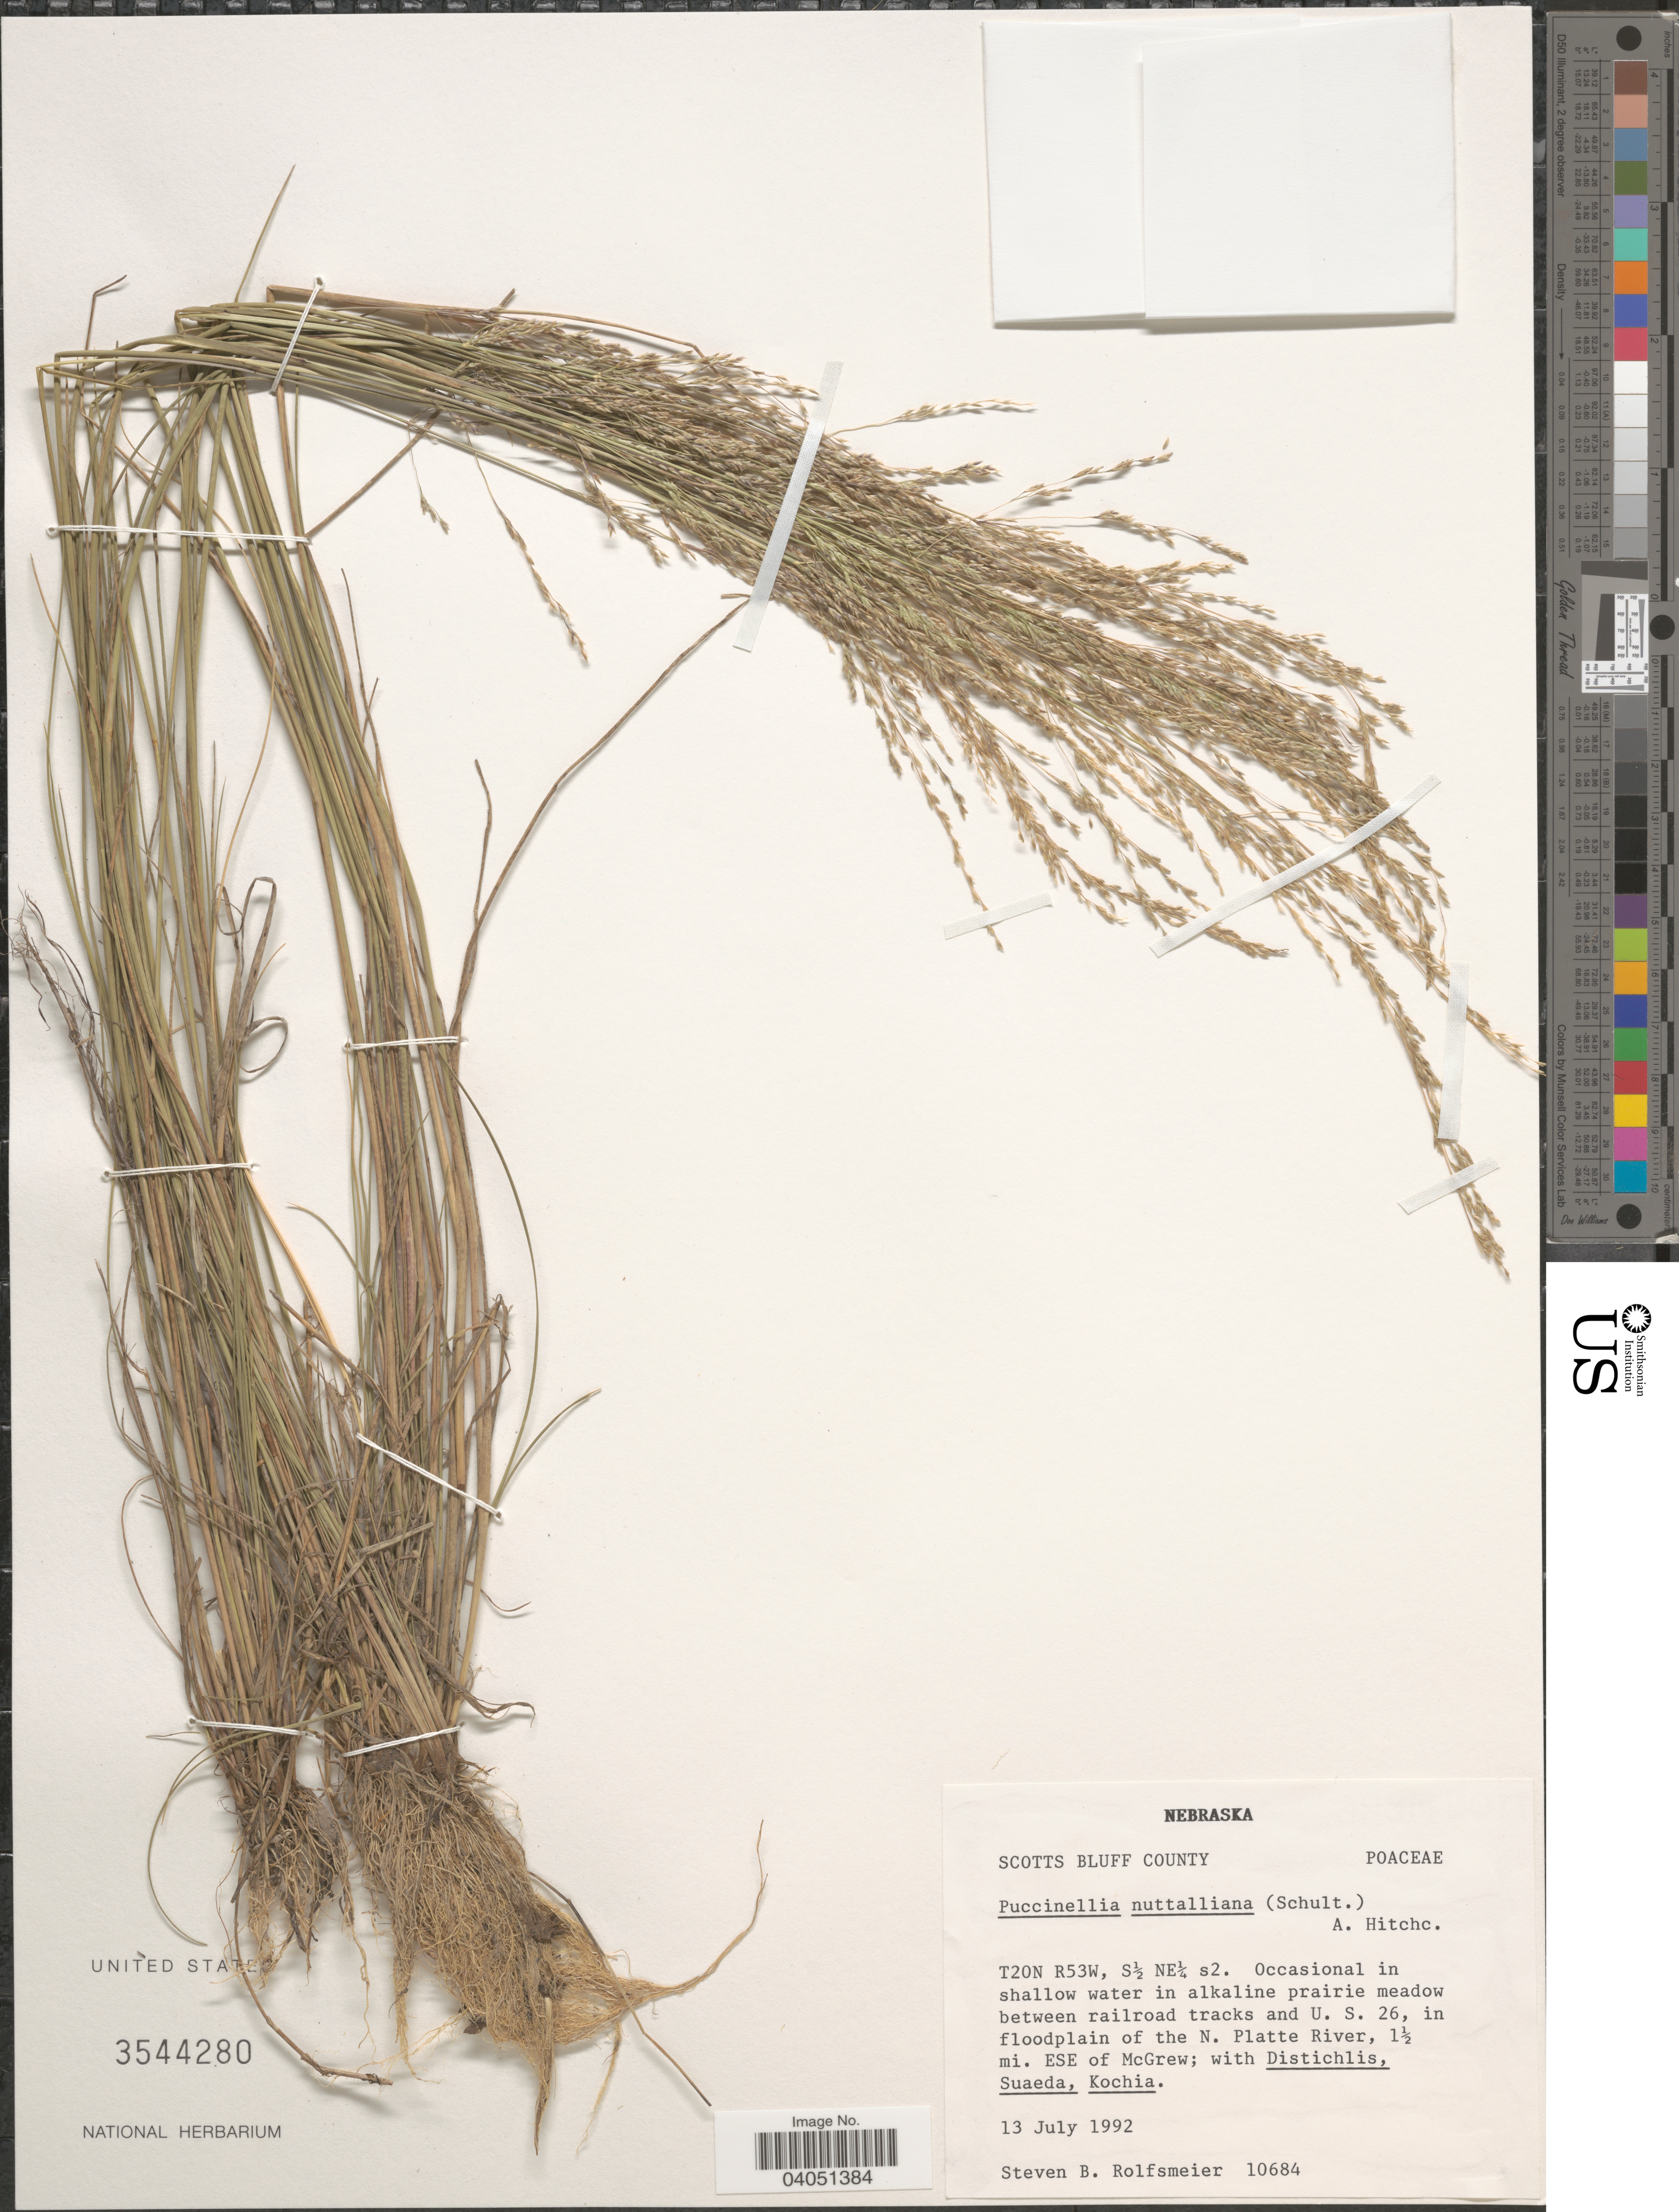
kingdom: Plantae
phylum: Tracheophyta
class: Liliopsida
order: Poales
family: Poaceae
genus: Puccinellia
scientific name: Puccinellia nuttalliana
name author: (Schult.) Hitchc.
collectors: S. Rolfsmeier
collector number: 10684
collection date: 1992-07-13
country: United States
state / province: Nebraska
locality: Scotts Bluff County. T20N R53W, S½ NE¼ s2. In shallow water in alkaline prairie meadow between railroad tracks and U. S. 26, in floodplain of the N. Platte River, 1½ mi. ESE of McGrew.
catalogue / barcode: US 3544280